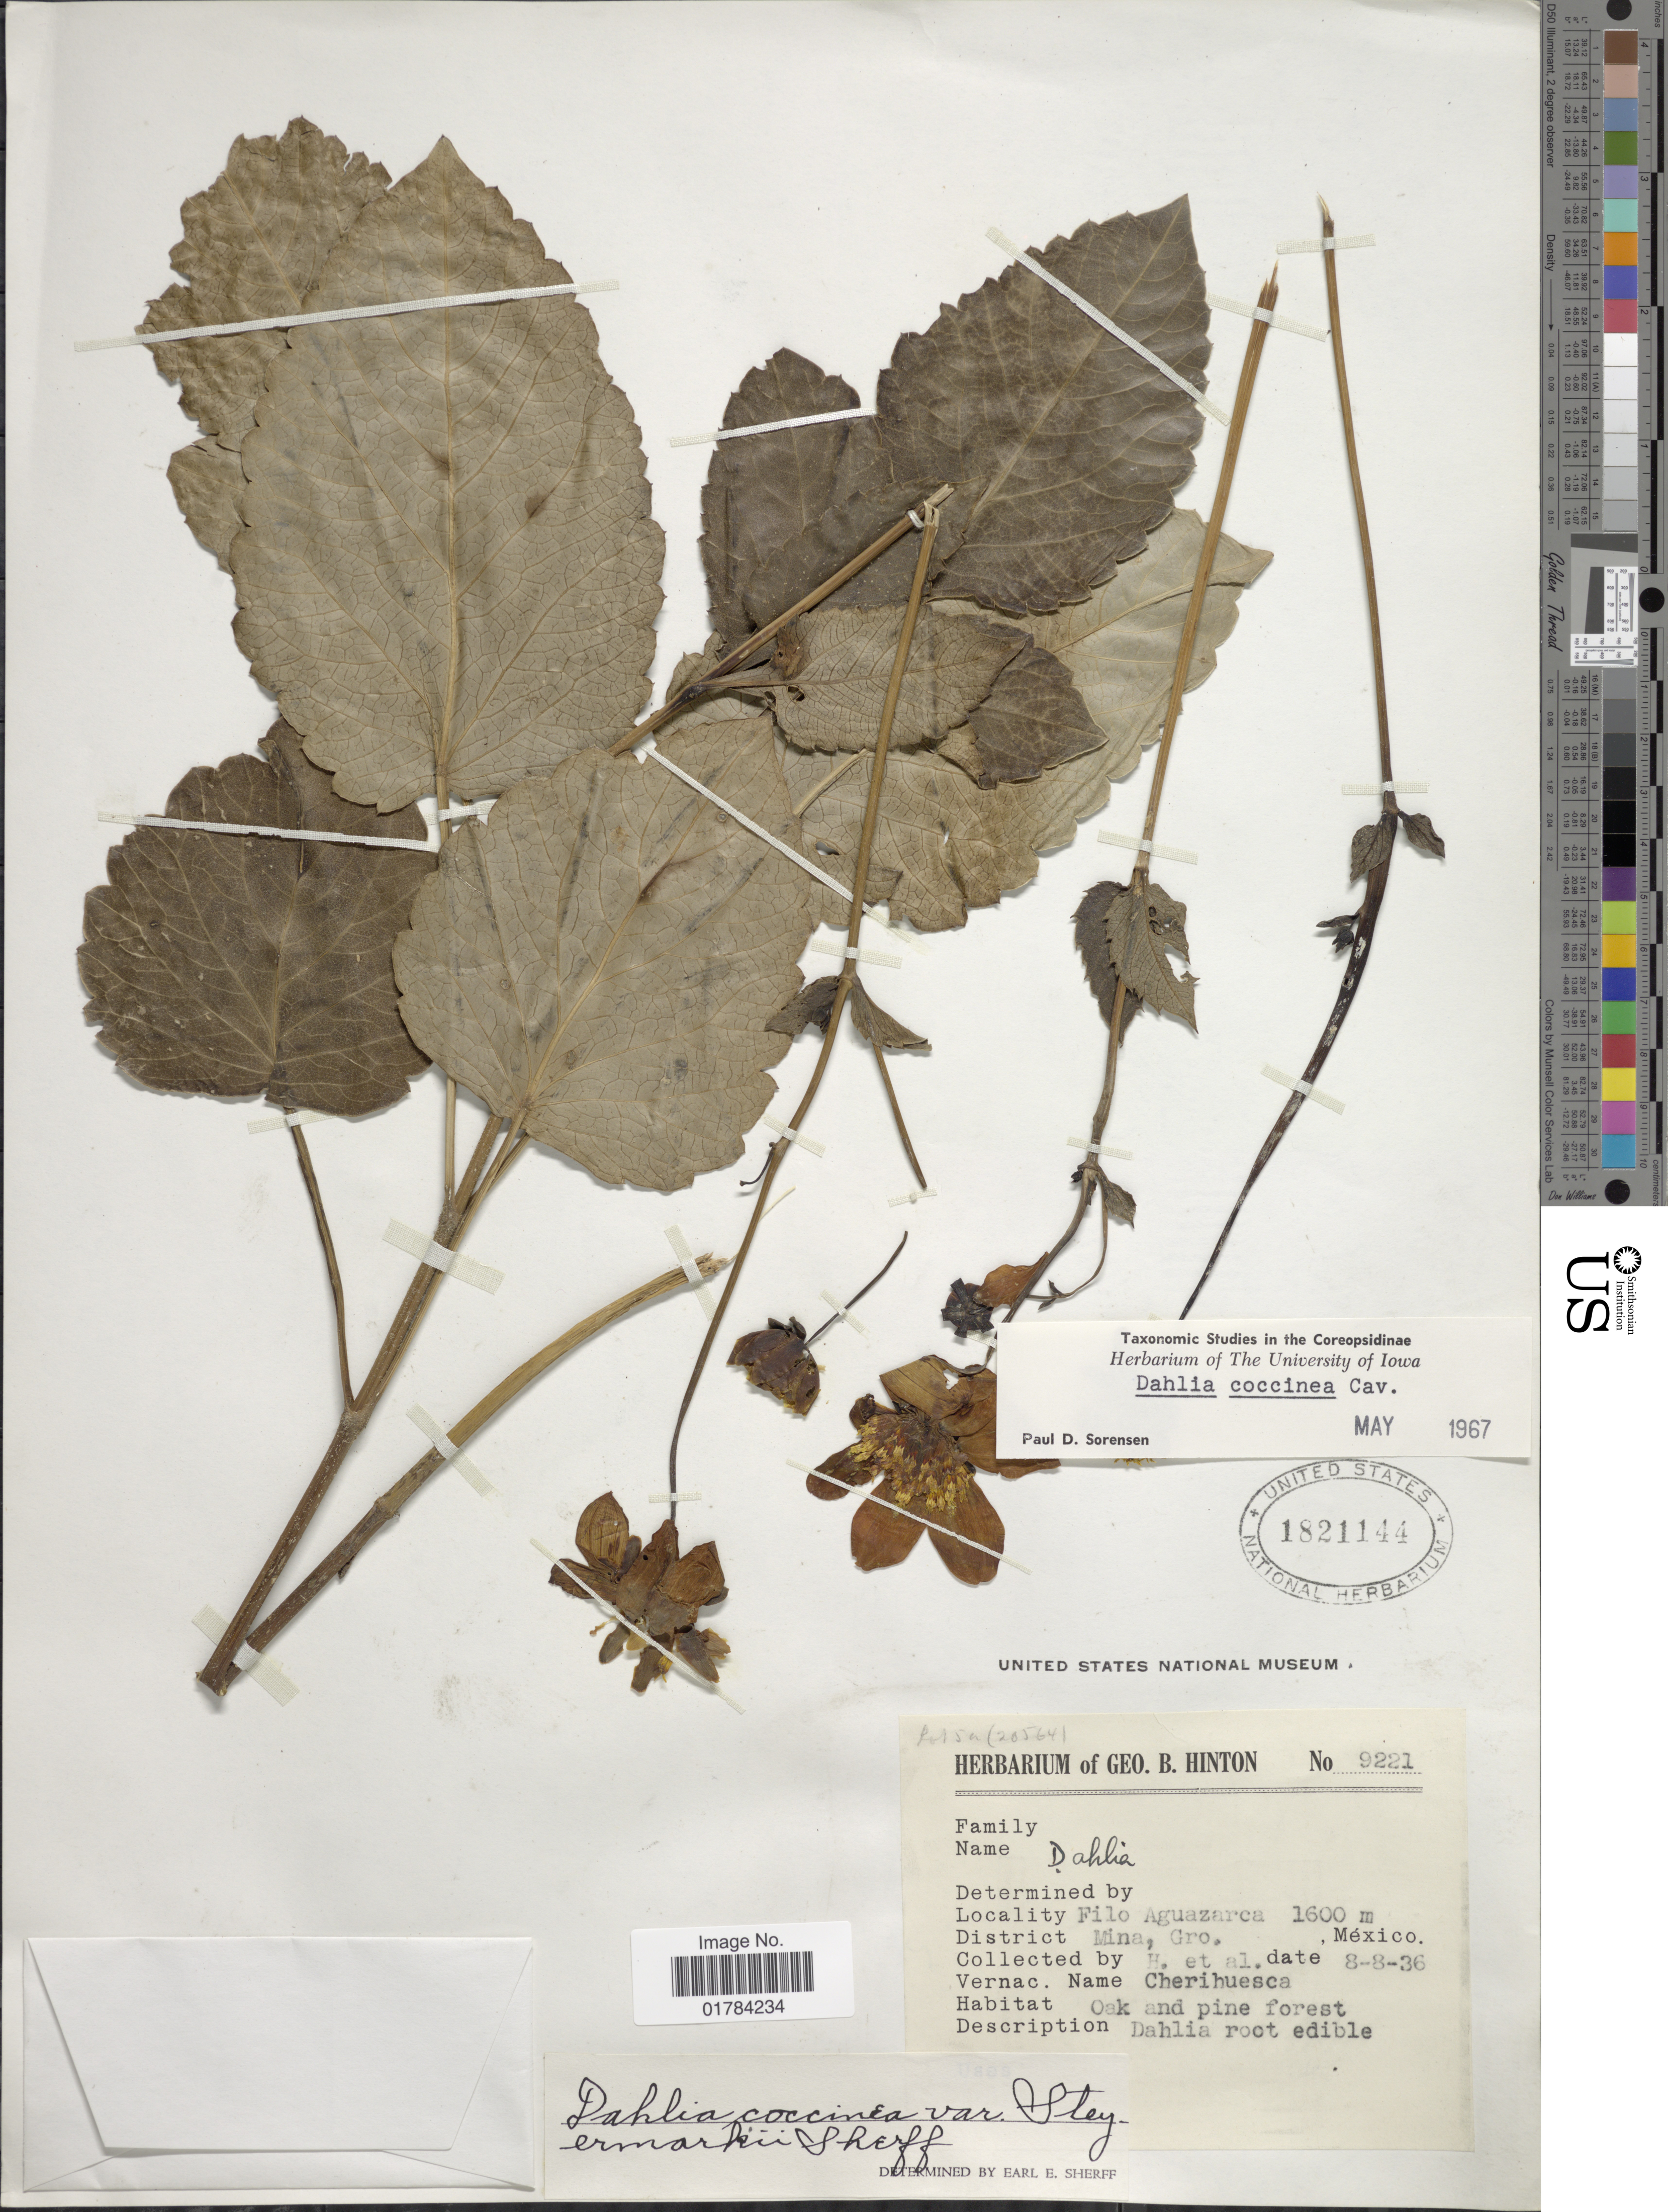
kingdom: Plantae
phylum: Tracheophyta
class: Magnoliopsida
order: Asterales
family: Asteraceae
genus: Dahlia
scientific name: Dahlia coccinea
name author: Cav.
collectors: G. B. Hinton & et al.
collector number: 9221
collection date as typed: Transcribed d/m/y: 8/8/36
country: Mexico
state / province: Guerrero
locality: Filo Aguazarca, District Mina, Gro.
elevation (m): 1600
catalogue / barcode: US 1821144